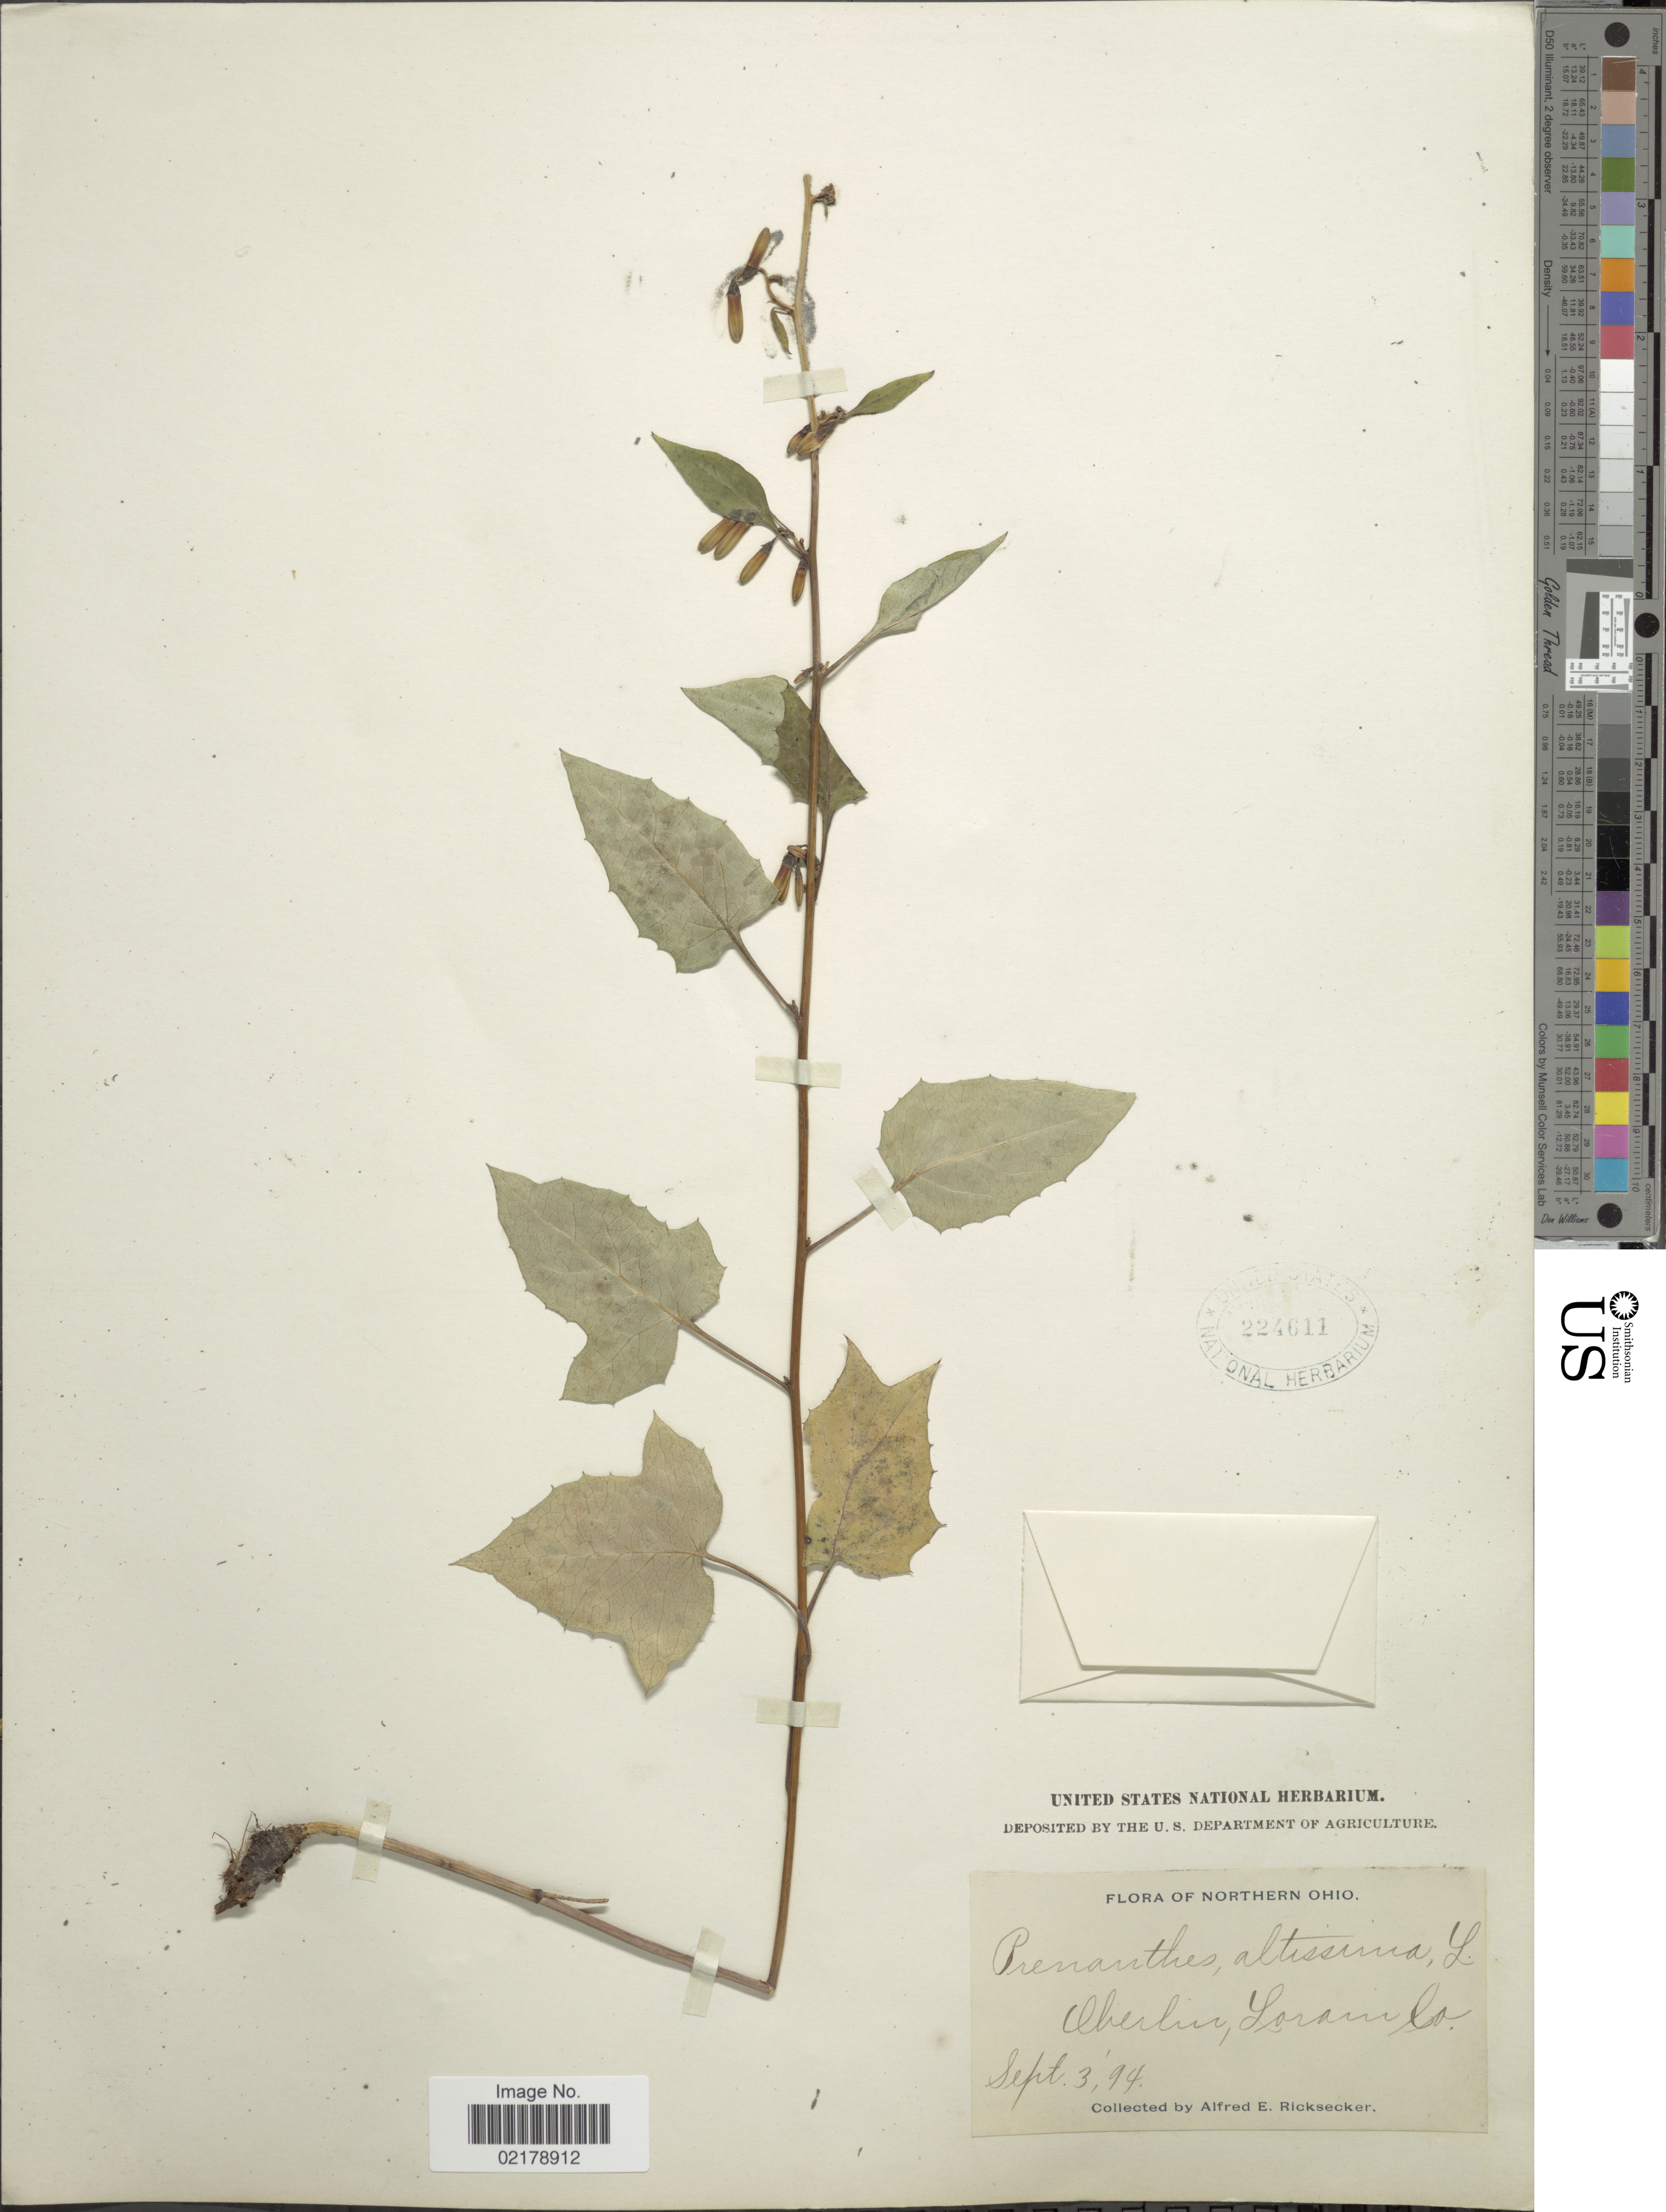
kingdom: Plantae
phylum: Tracheophyta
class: Magnoliopsida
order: Asterales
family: Asteraceae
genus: Nabalus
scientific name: Nabalus altissimus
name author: (L.) Hook.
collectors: A. E. Ricksecker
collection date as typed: Transcribed d/m/y: 3/9/94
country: United States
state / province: Ohio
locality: Northern Ohio, Oberlin, Loraim Co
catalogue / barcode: US 224611